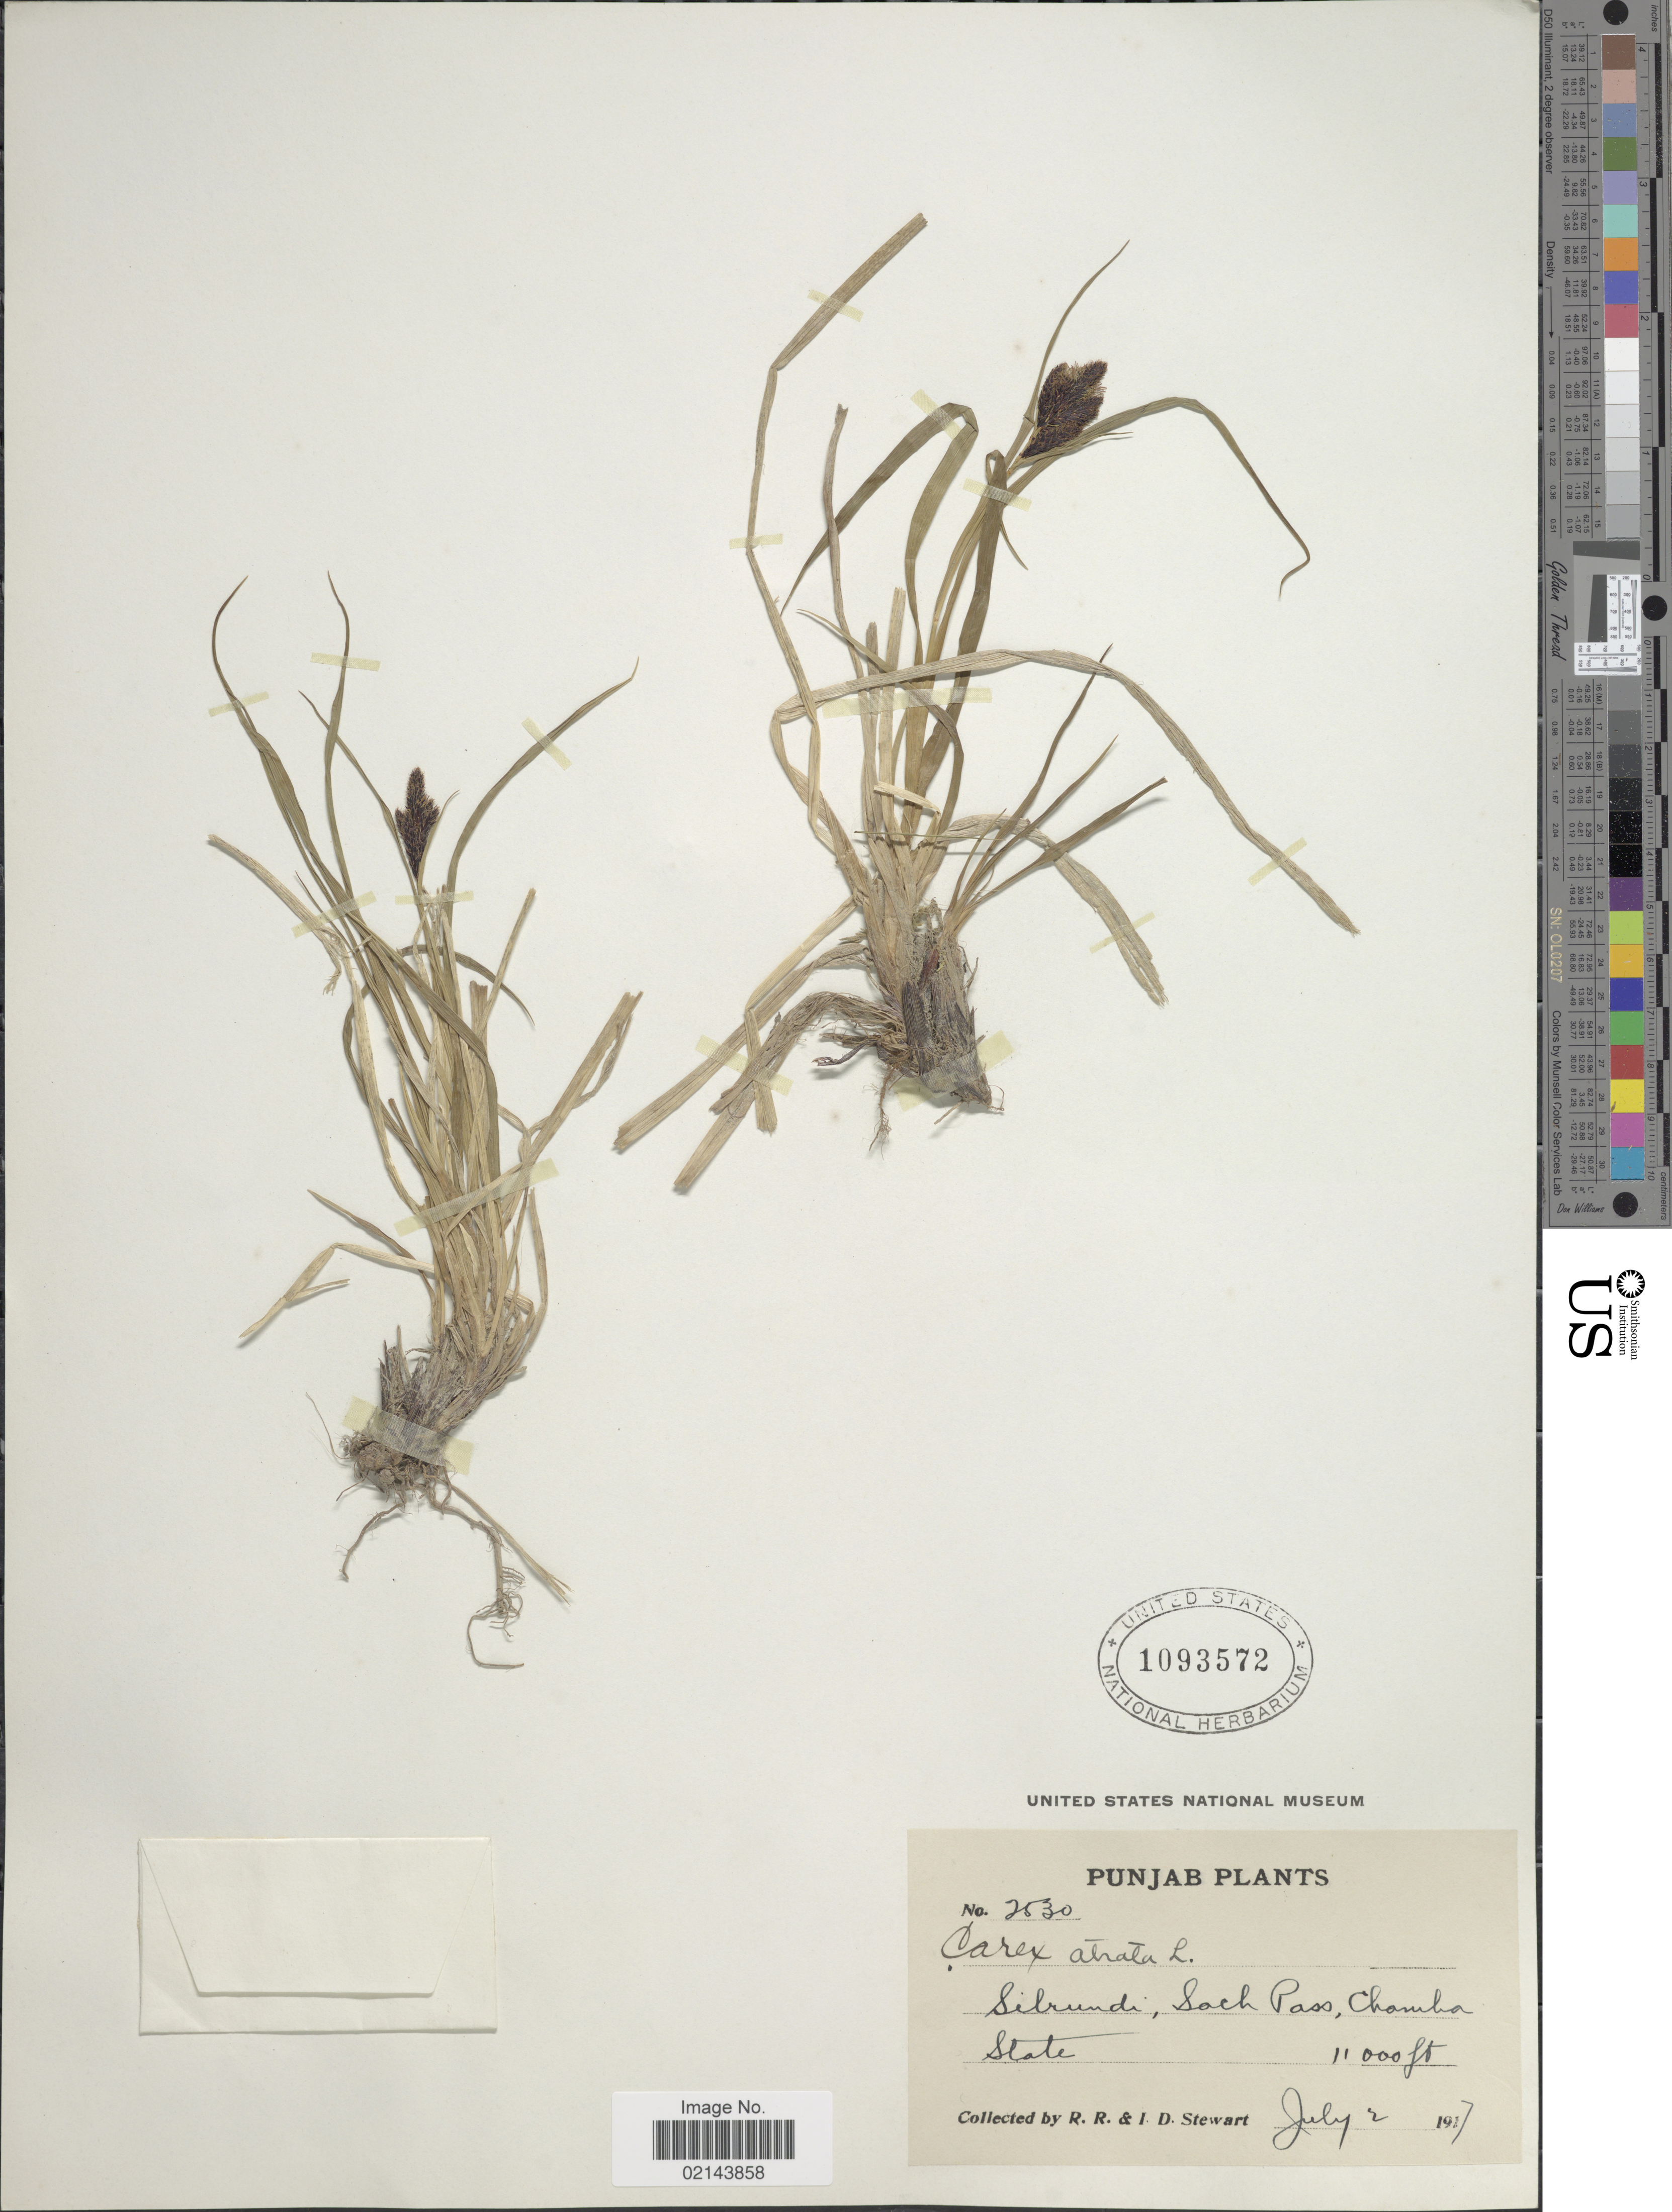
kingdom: Plantae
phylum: Tracheophyta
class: Liliopsida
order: Poales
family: Cyperaceae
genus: Carex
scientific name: Carex atrata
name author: L.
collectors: R. R. Stewart & I. Stewart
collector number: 2530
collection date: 1927-07-02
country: India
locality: Silrundi, Sach Pass, Chamba State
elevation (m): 3353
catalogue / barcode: US 1093572